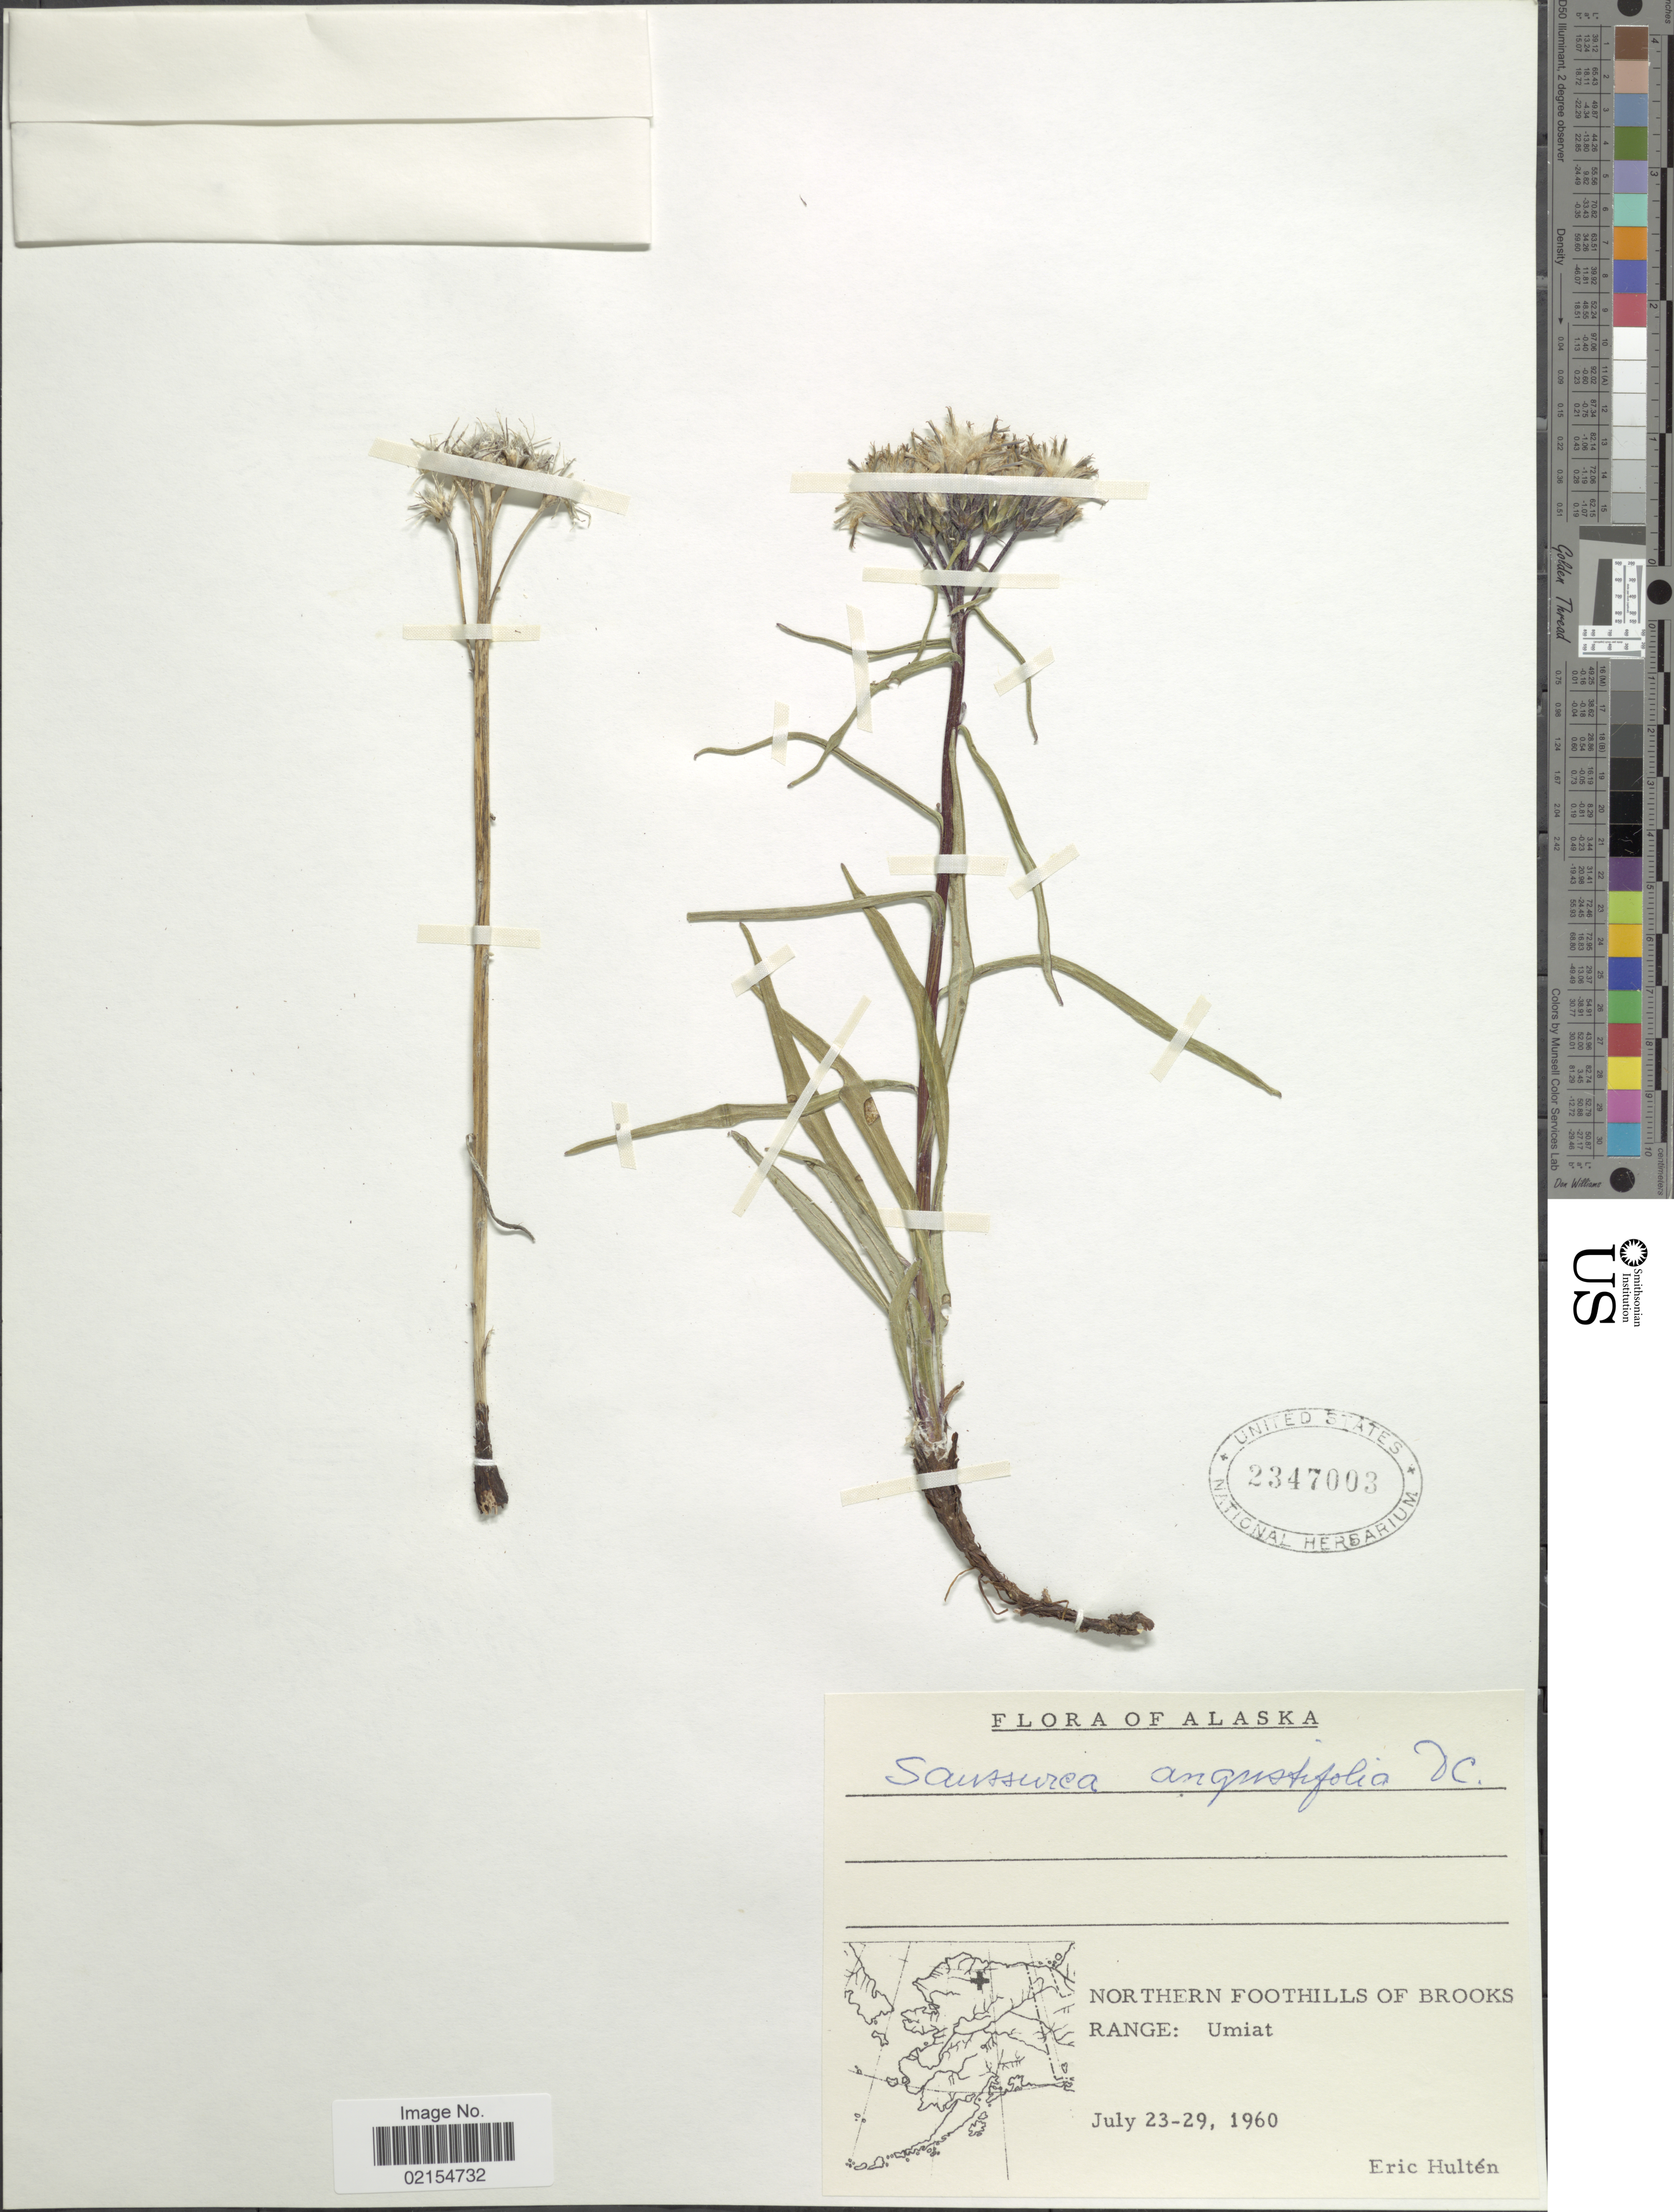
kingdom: Plantae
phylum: Tracheophyta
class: Magnoliopsida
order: Asterales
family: Asteraceae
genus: Saussurea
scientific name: Saussurea angustifolia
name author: (L.) DC.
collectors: E. G. Hultén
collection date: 1960-07-23/1960-07-29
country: United States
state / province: Alaska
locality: Northern Foothills of Brooks Range: Umiat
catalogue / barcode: US 2347003